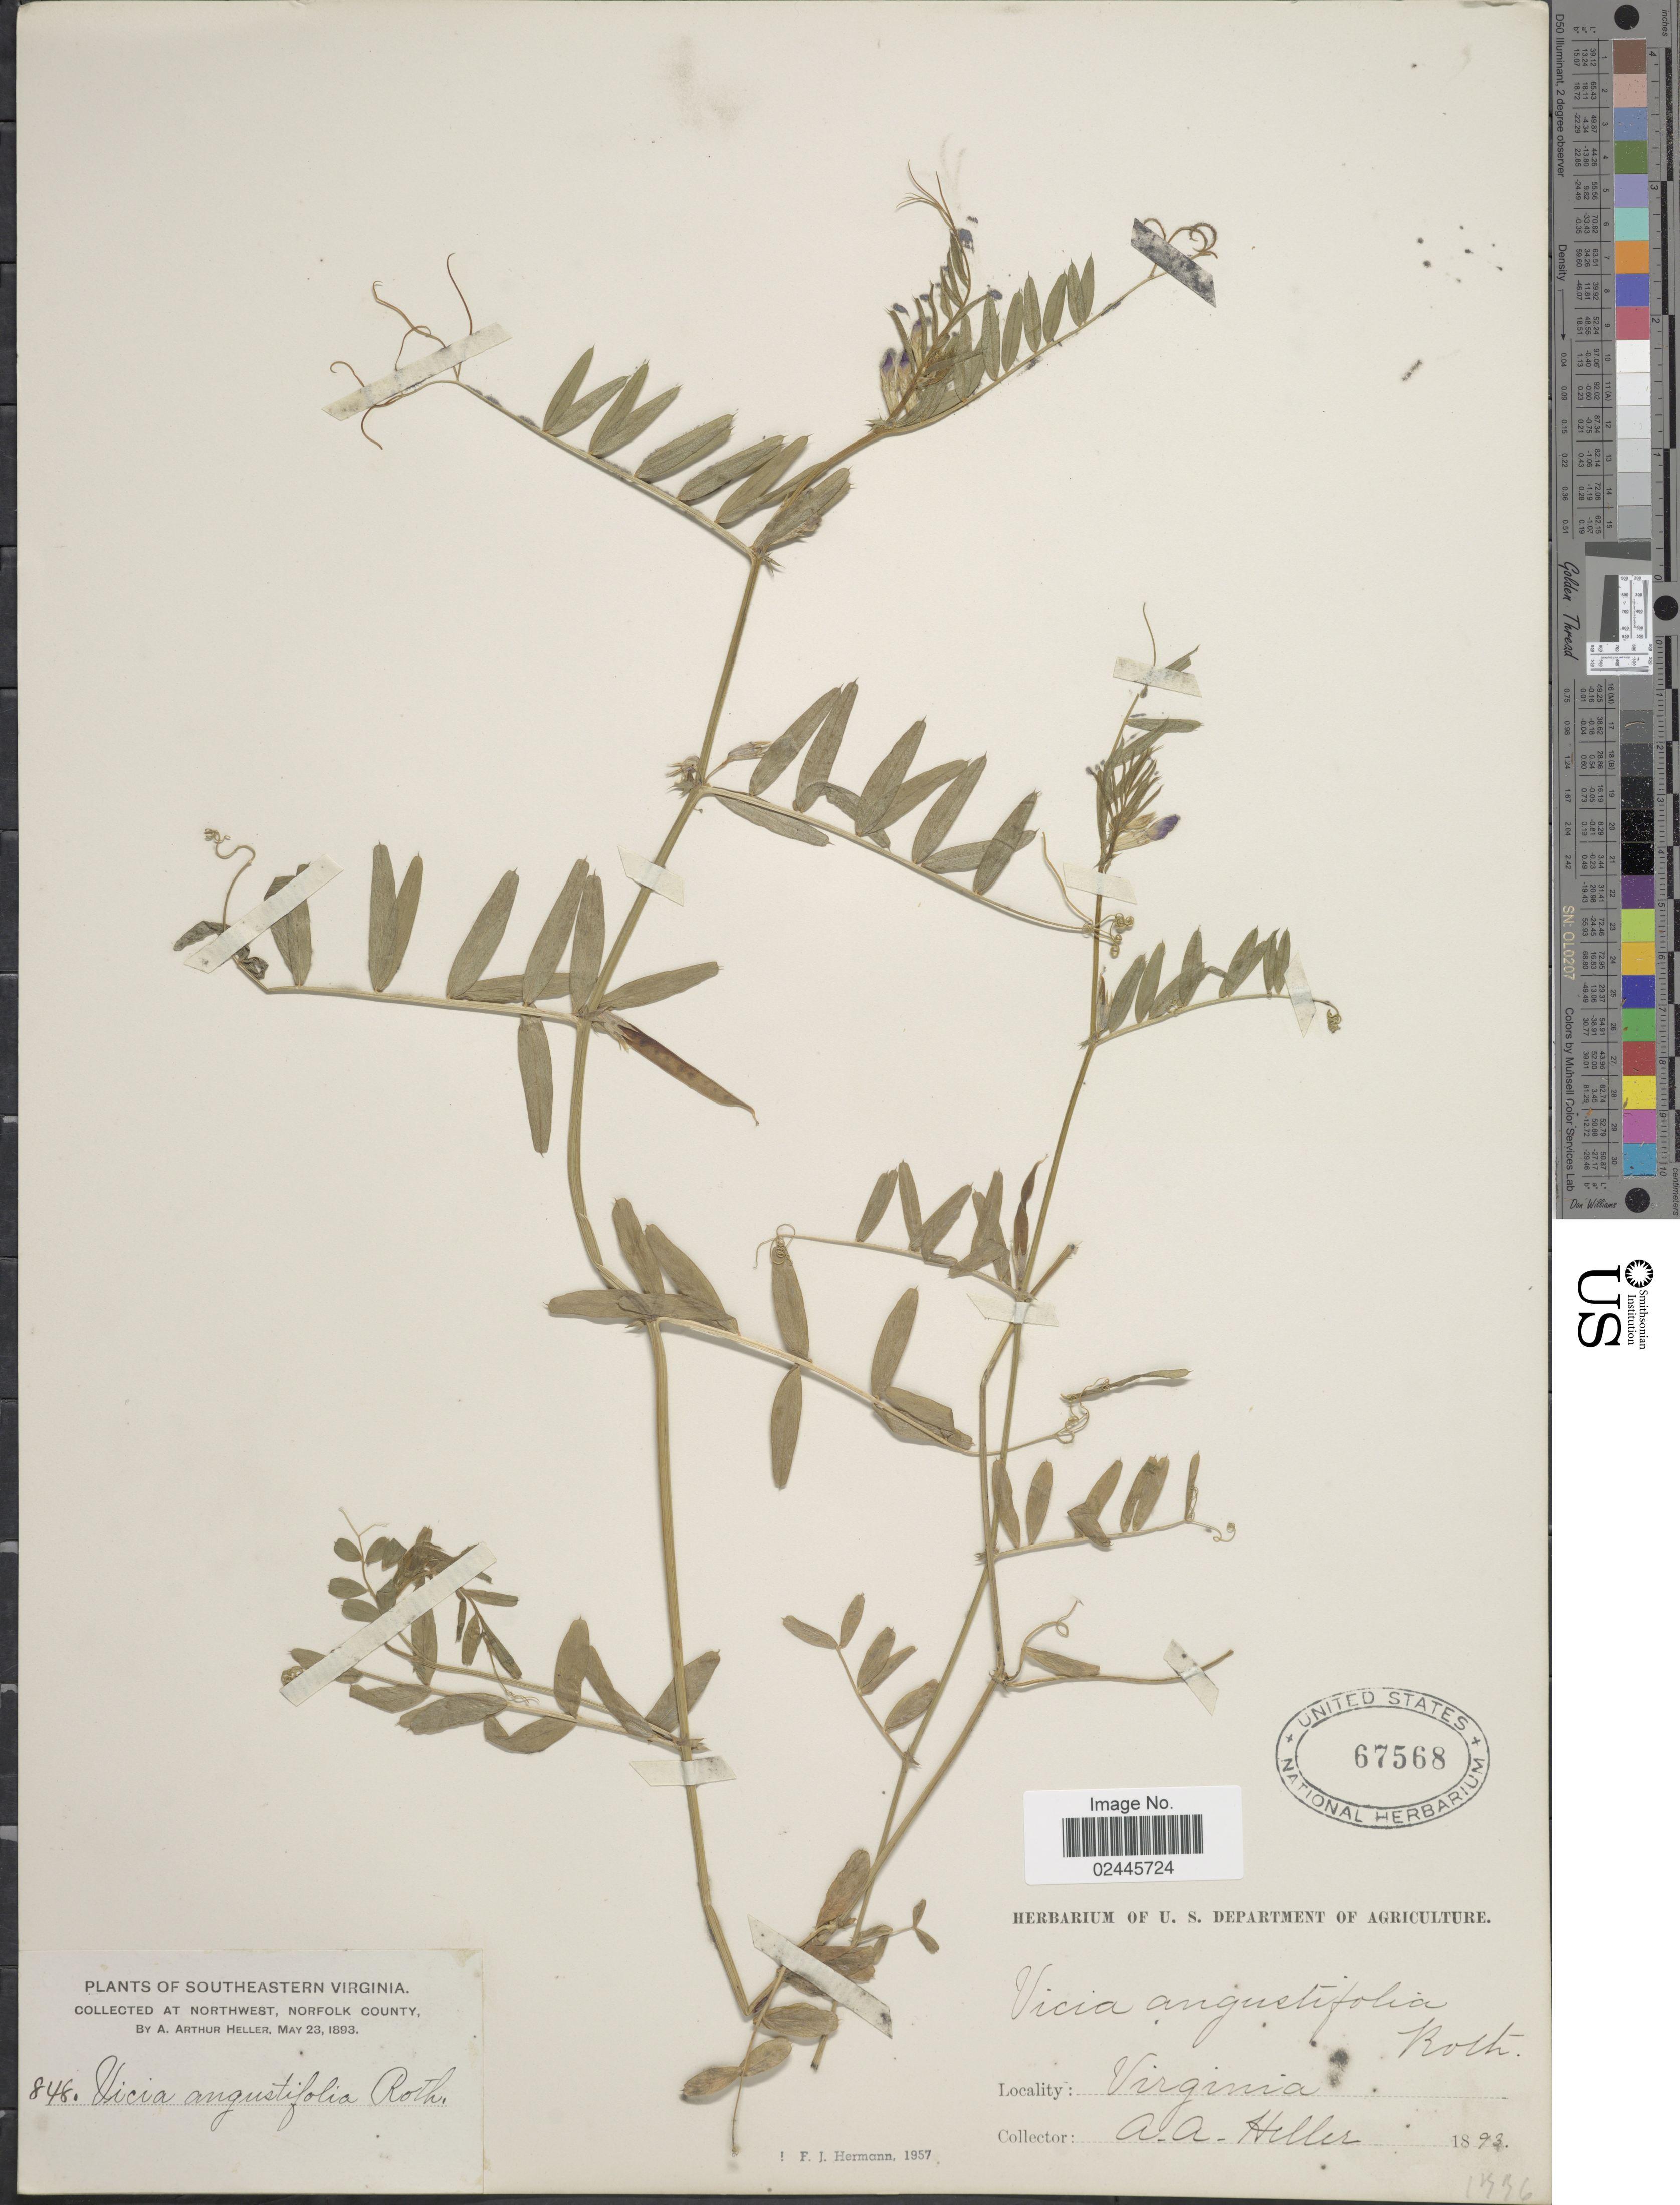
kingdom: Plantae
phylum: Tracheophyta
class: Magnoliopsida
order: Fabales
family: Fabaceae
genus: Vicia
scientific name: Vicia angustifolia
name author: L.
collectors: A. A. Heller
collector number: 1336/848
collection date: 1893-05-23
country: United States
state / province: Virginia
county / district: City of Norfolk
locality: At Northwest, Norfolk County. Southeastern Virginia.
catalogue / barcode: US 67568